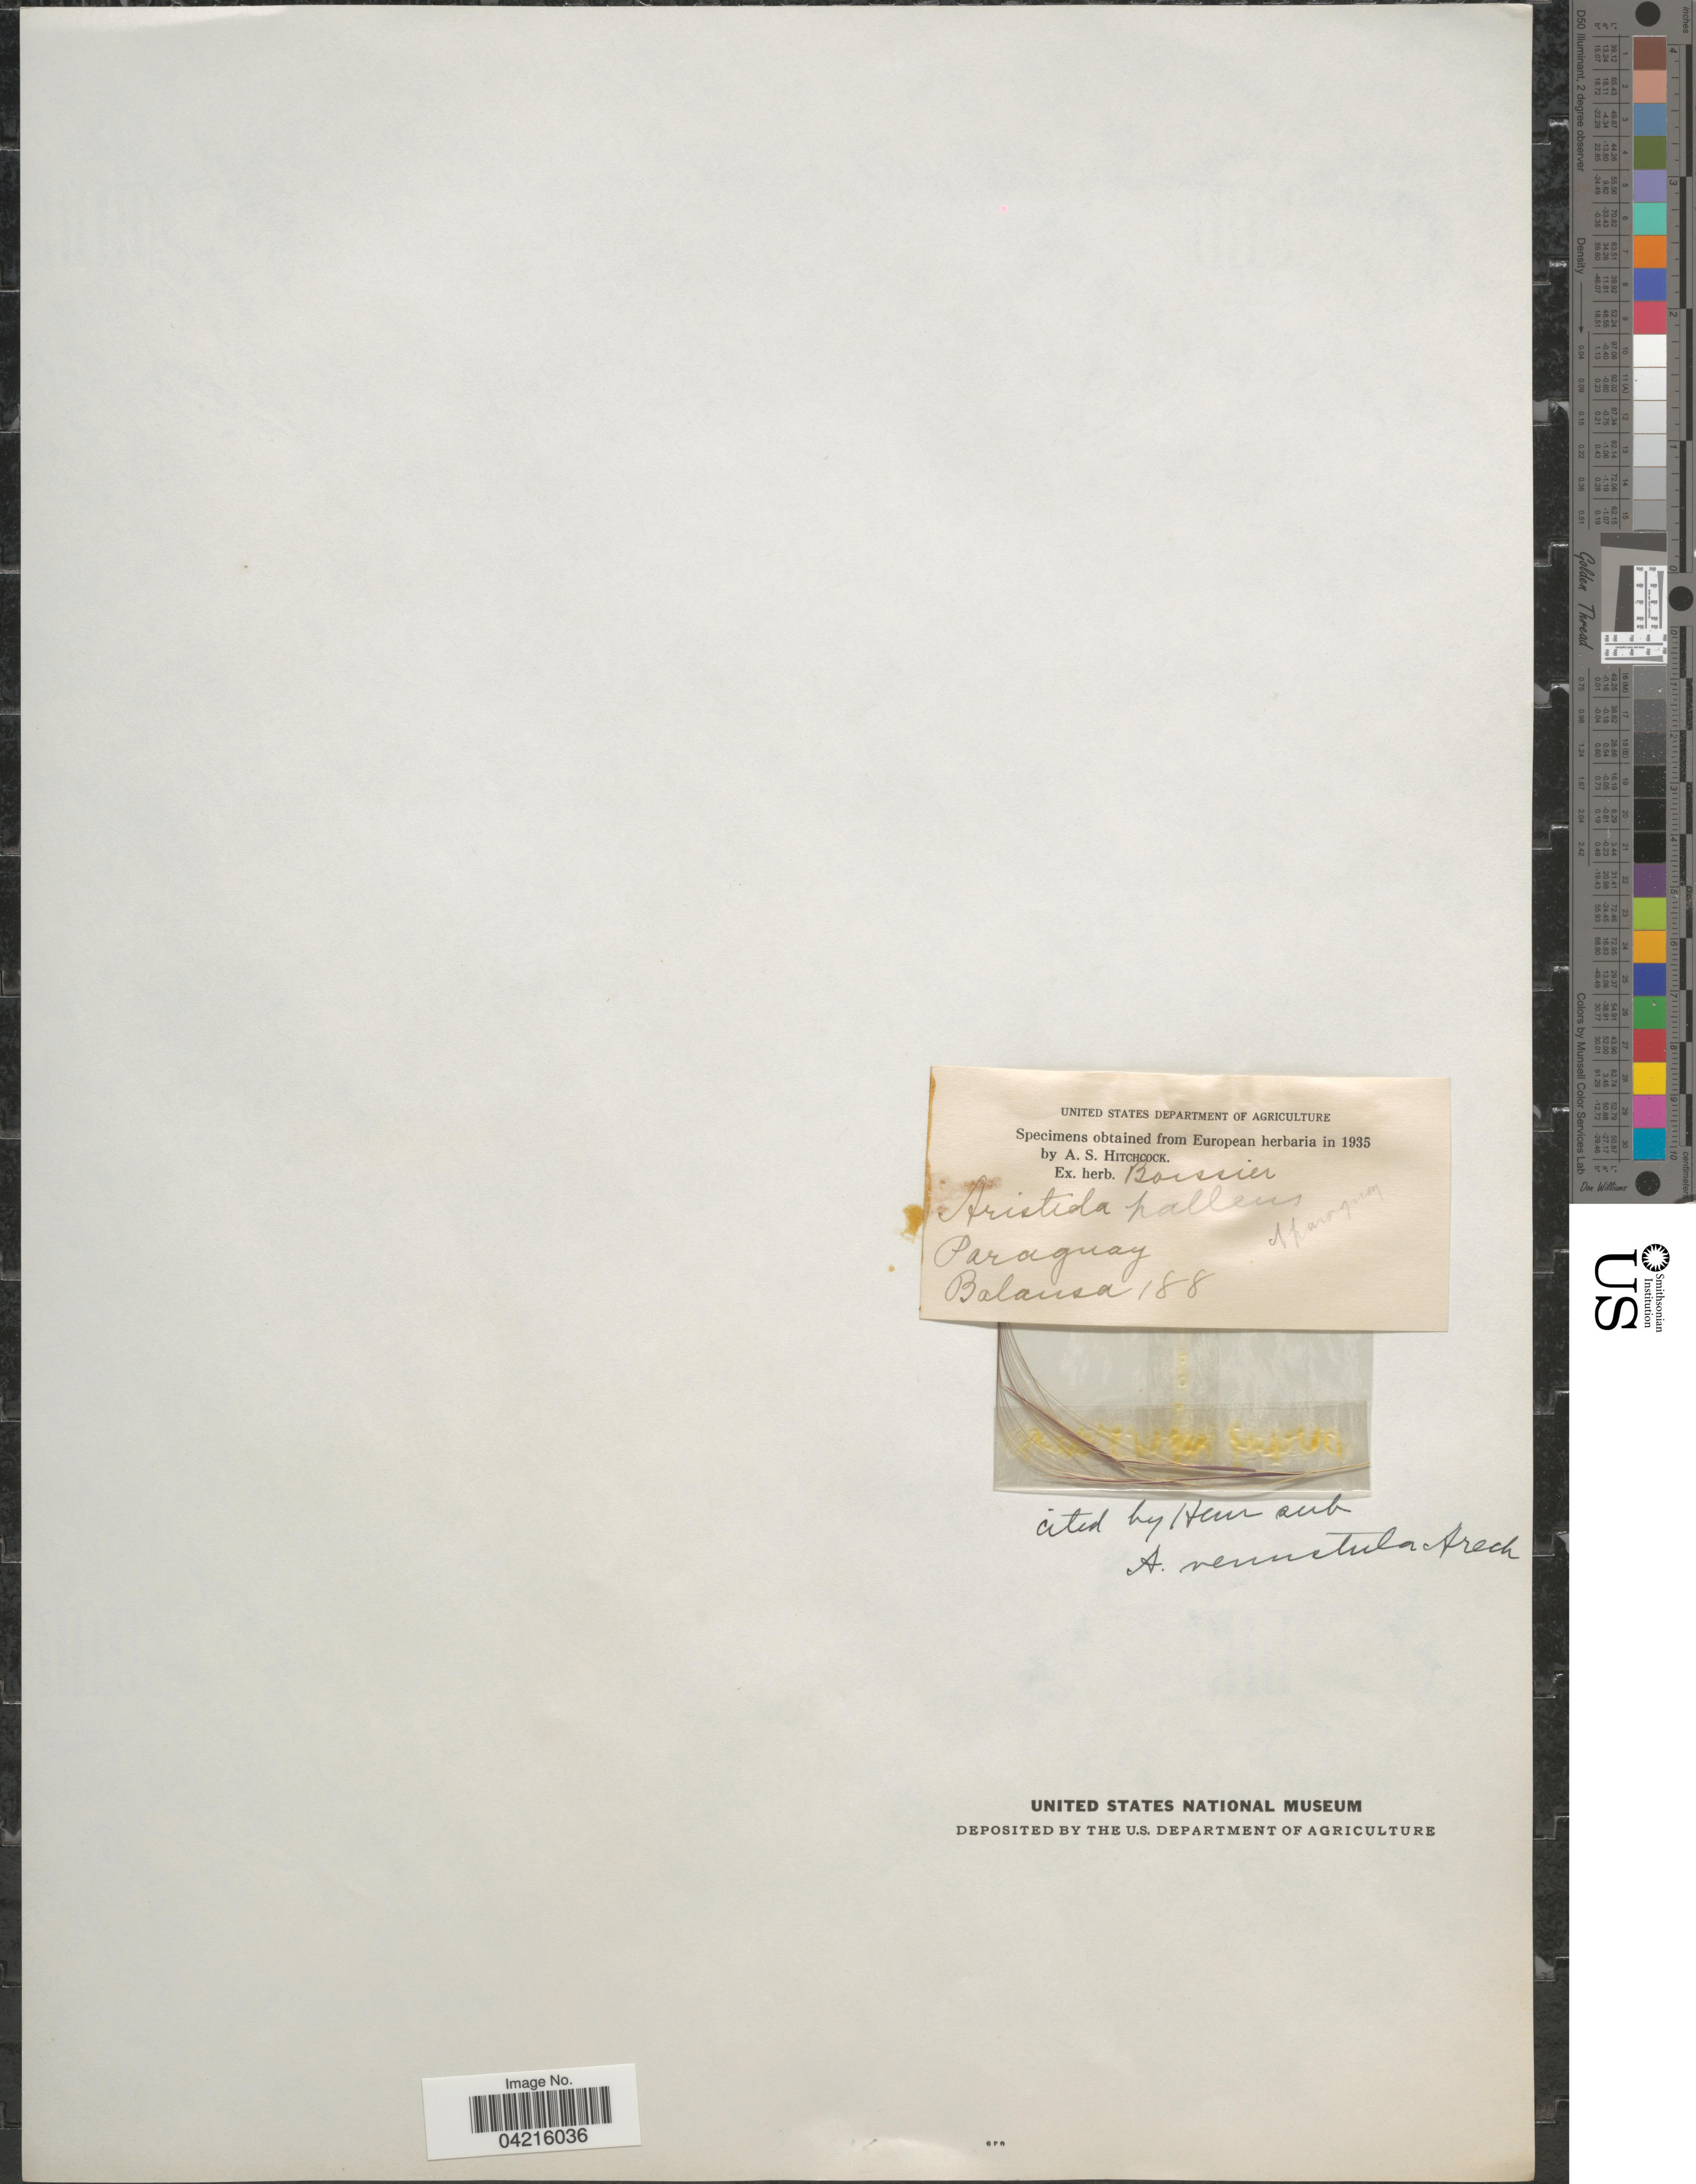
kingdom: Plantae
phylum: Tracheophyta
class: Liliopsida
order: Poales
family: Poaceae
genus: Aristida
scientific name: Aristida venesuelae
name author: Henr.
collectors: -. Balansa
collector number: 188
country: Paraguay